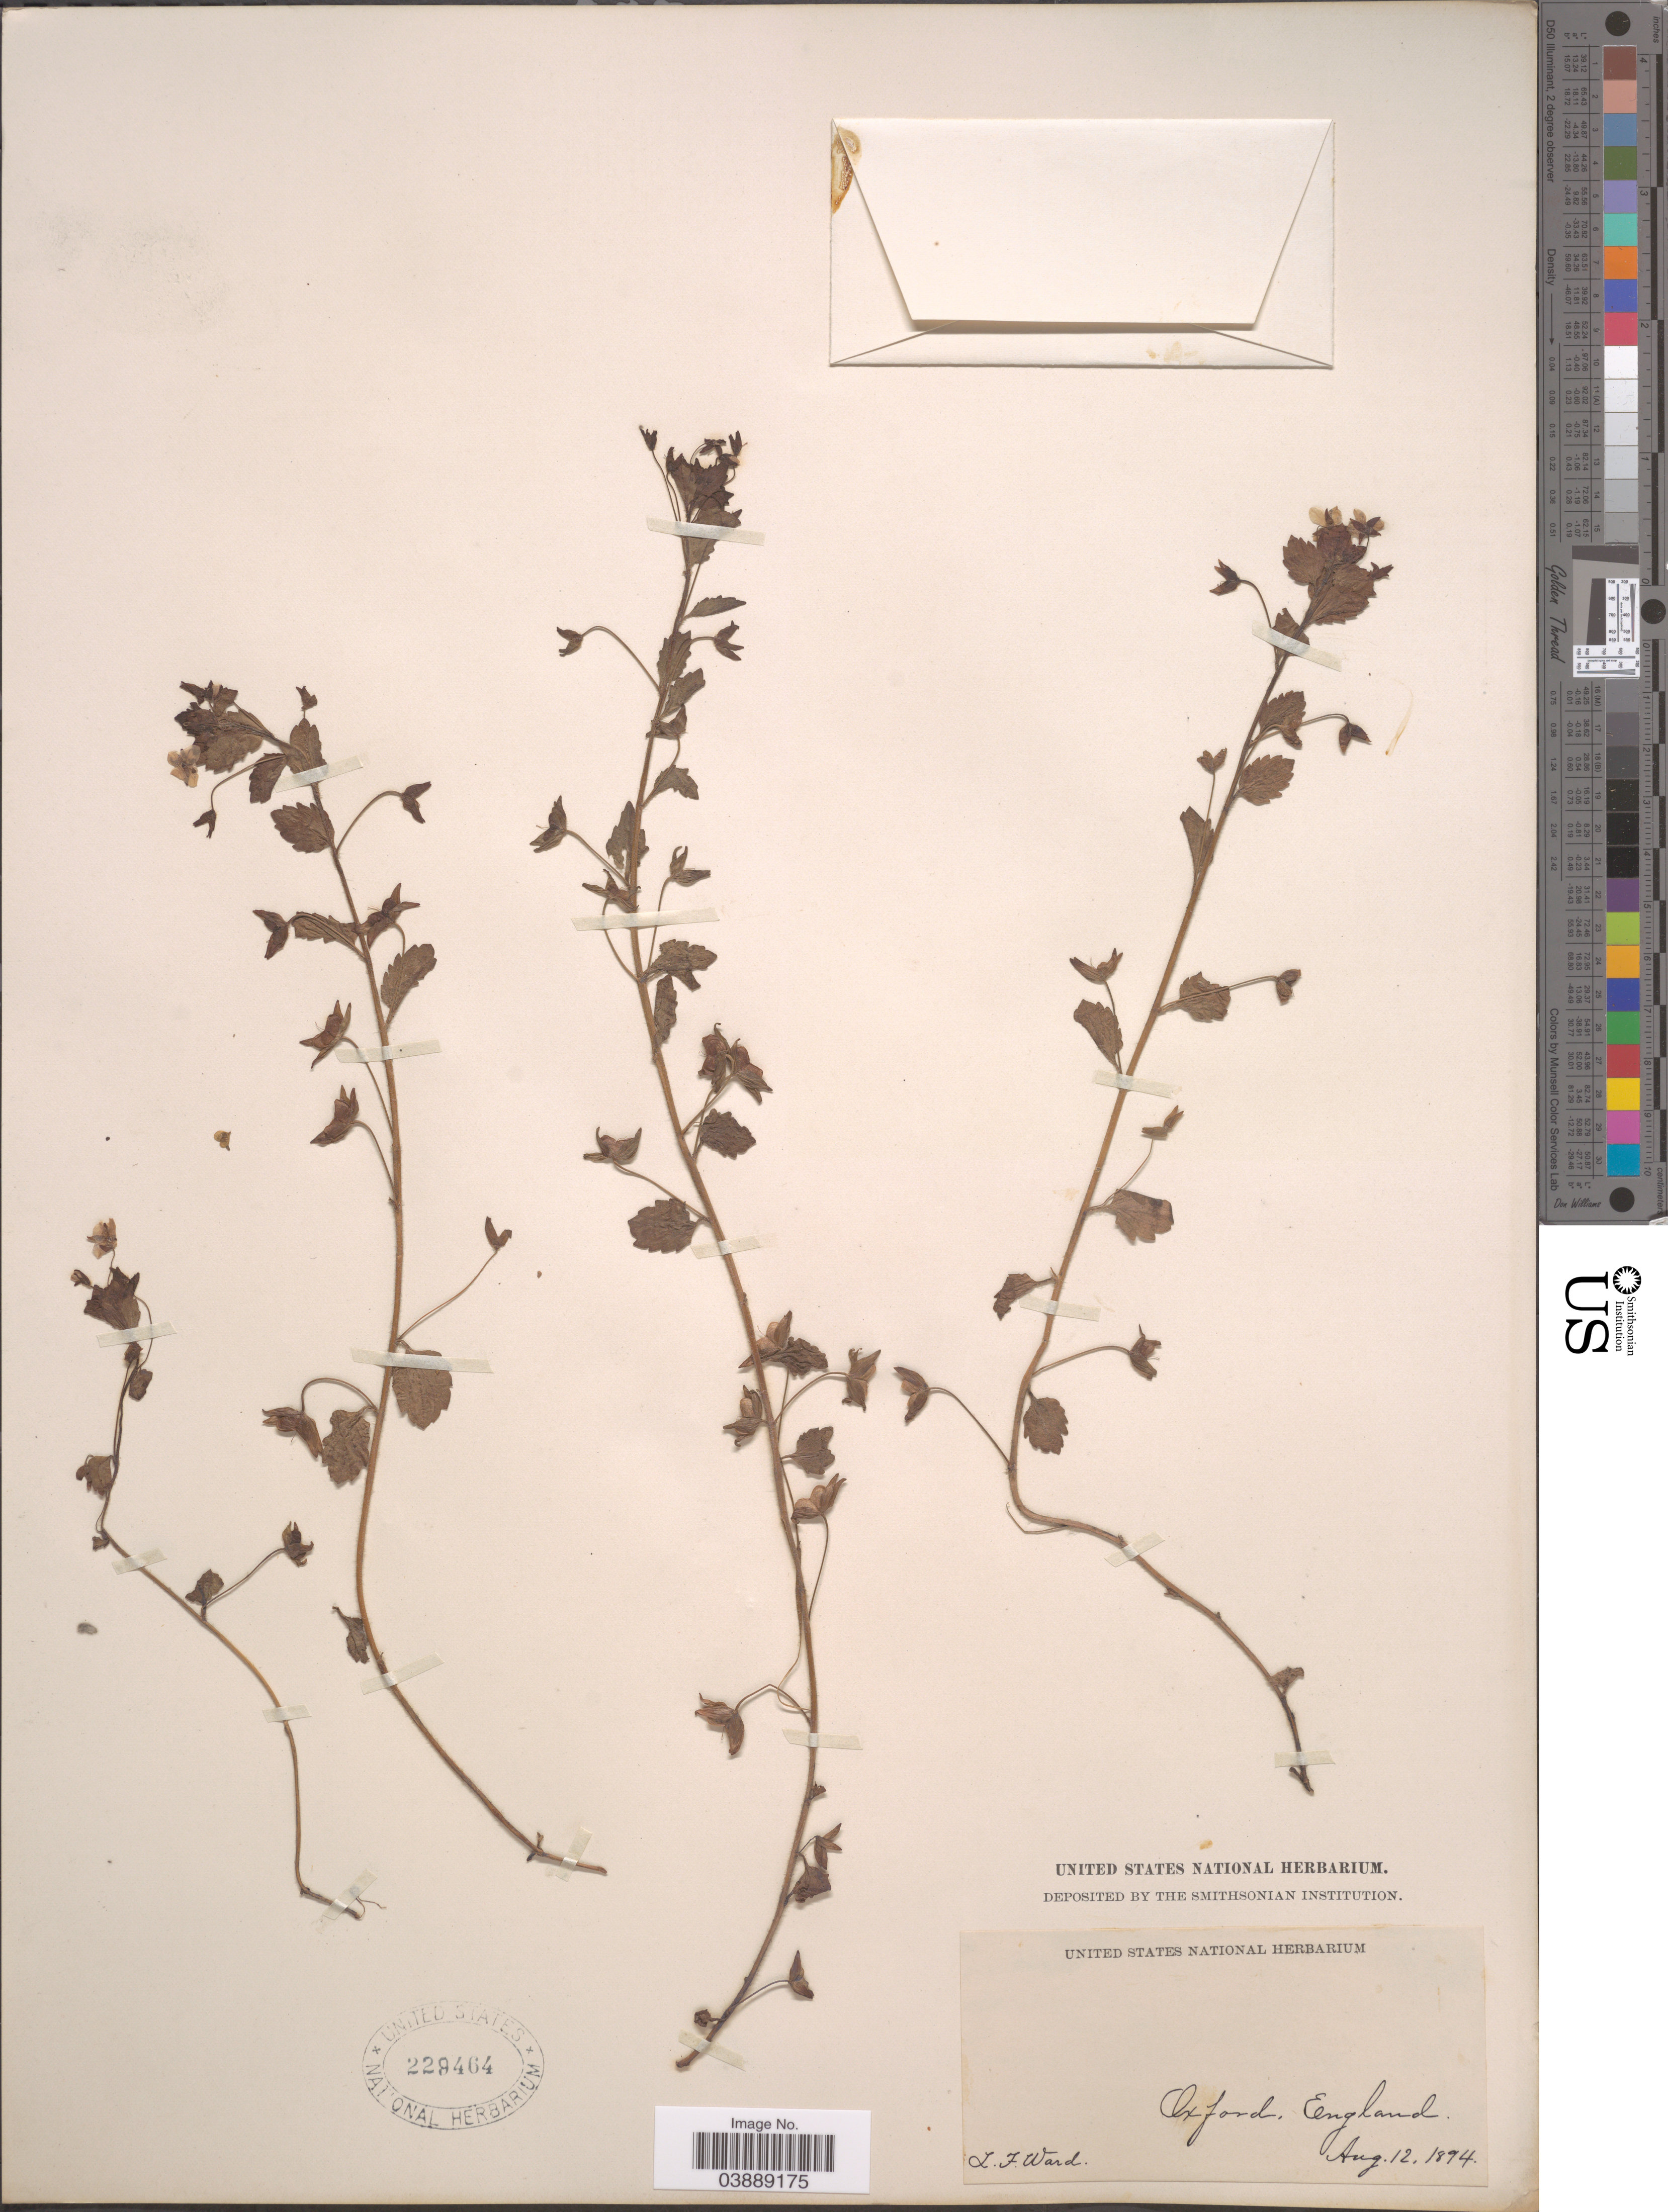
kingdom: Plantae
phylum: Tracheophyta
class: Magnoliopsida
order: Lamiales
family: Plantaginaceae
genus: Veronica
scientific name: Veronica buxbaumii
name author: Ten.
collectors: L. Ward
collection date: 1894-08-12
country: United Kingdom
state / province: England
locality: Oxford.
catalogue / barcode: US 229464